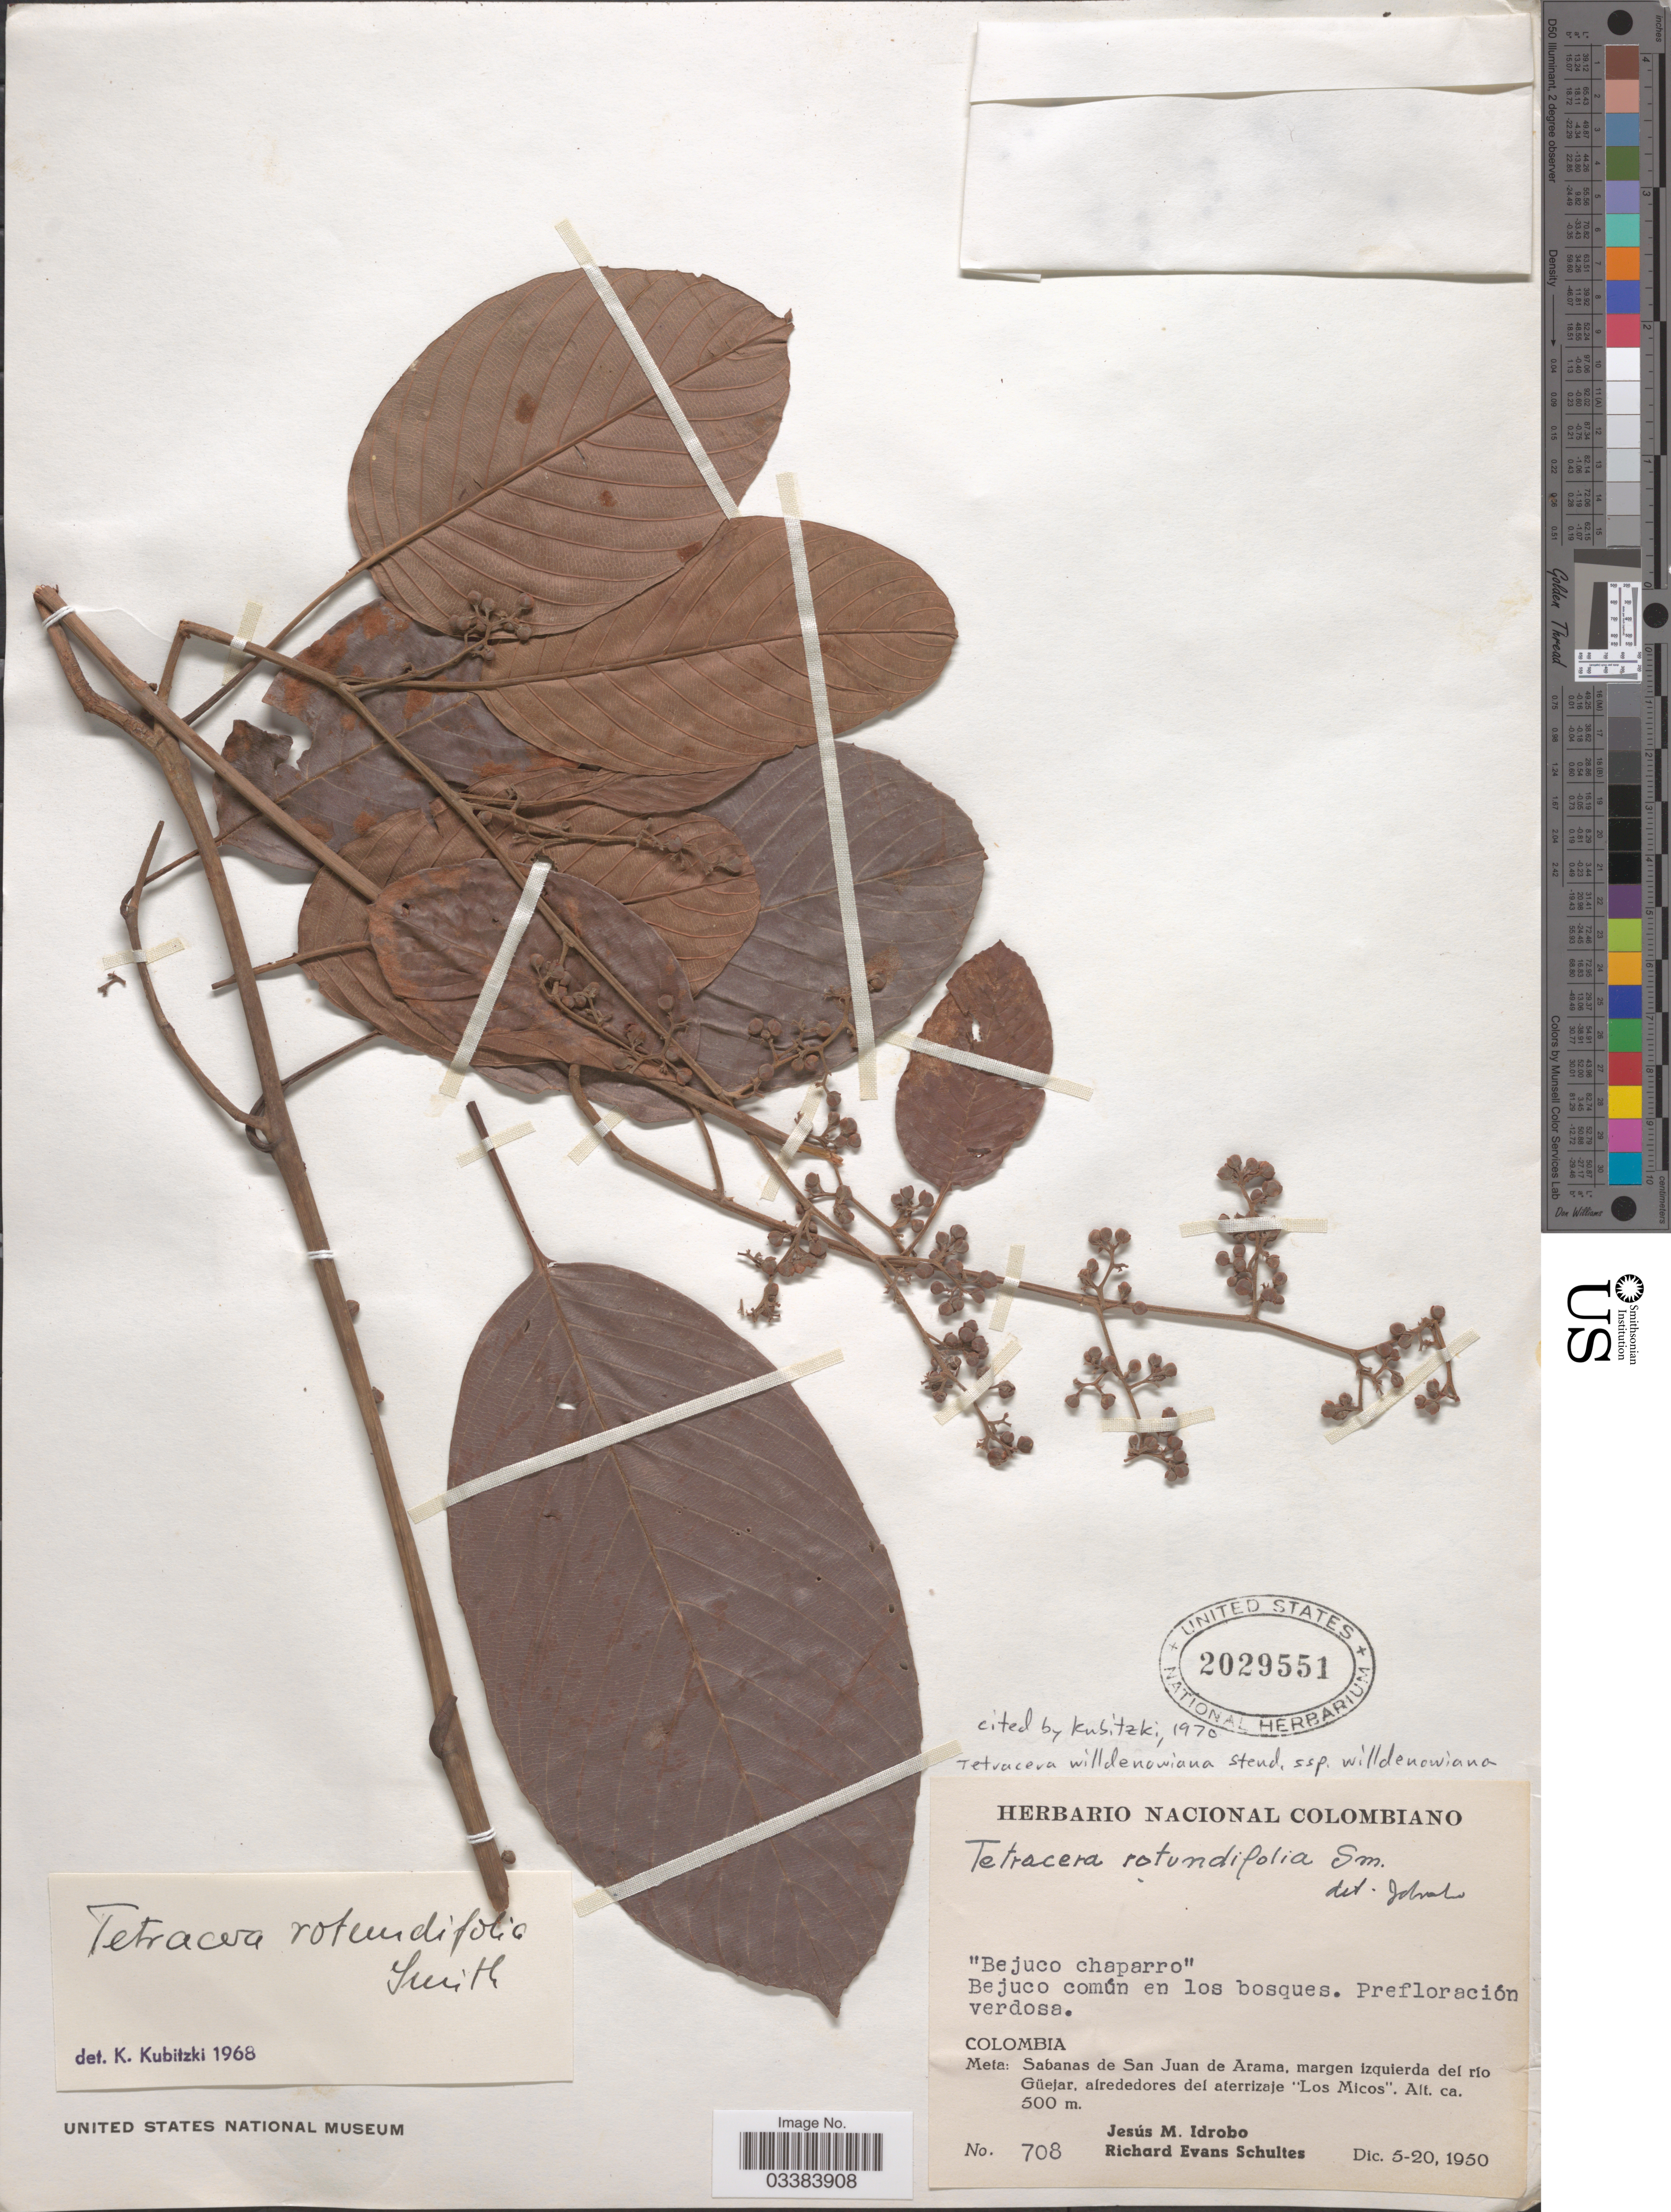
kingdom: Plantae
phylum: Tracheophyta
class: Magnoliopsida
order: Dilleniales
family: Dilleniaceae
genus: Tetracera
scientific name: Tetracera willdenowiana subsp. willdenowiana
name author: Steud.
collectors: J. M. Idrobo & R. E. Schultes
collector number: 708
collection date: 1950-12-05/1950-12-20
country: Colombia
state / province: Meta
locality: Sabanas de San Juan de Arama, margen izquierda del río Güejar, alrededores del aterrizaje "Los Micos".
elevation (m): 500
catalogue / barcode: US 2029551